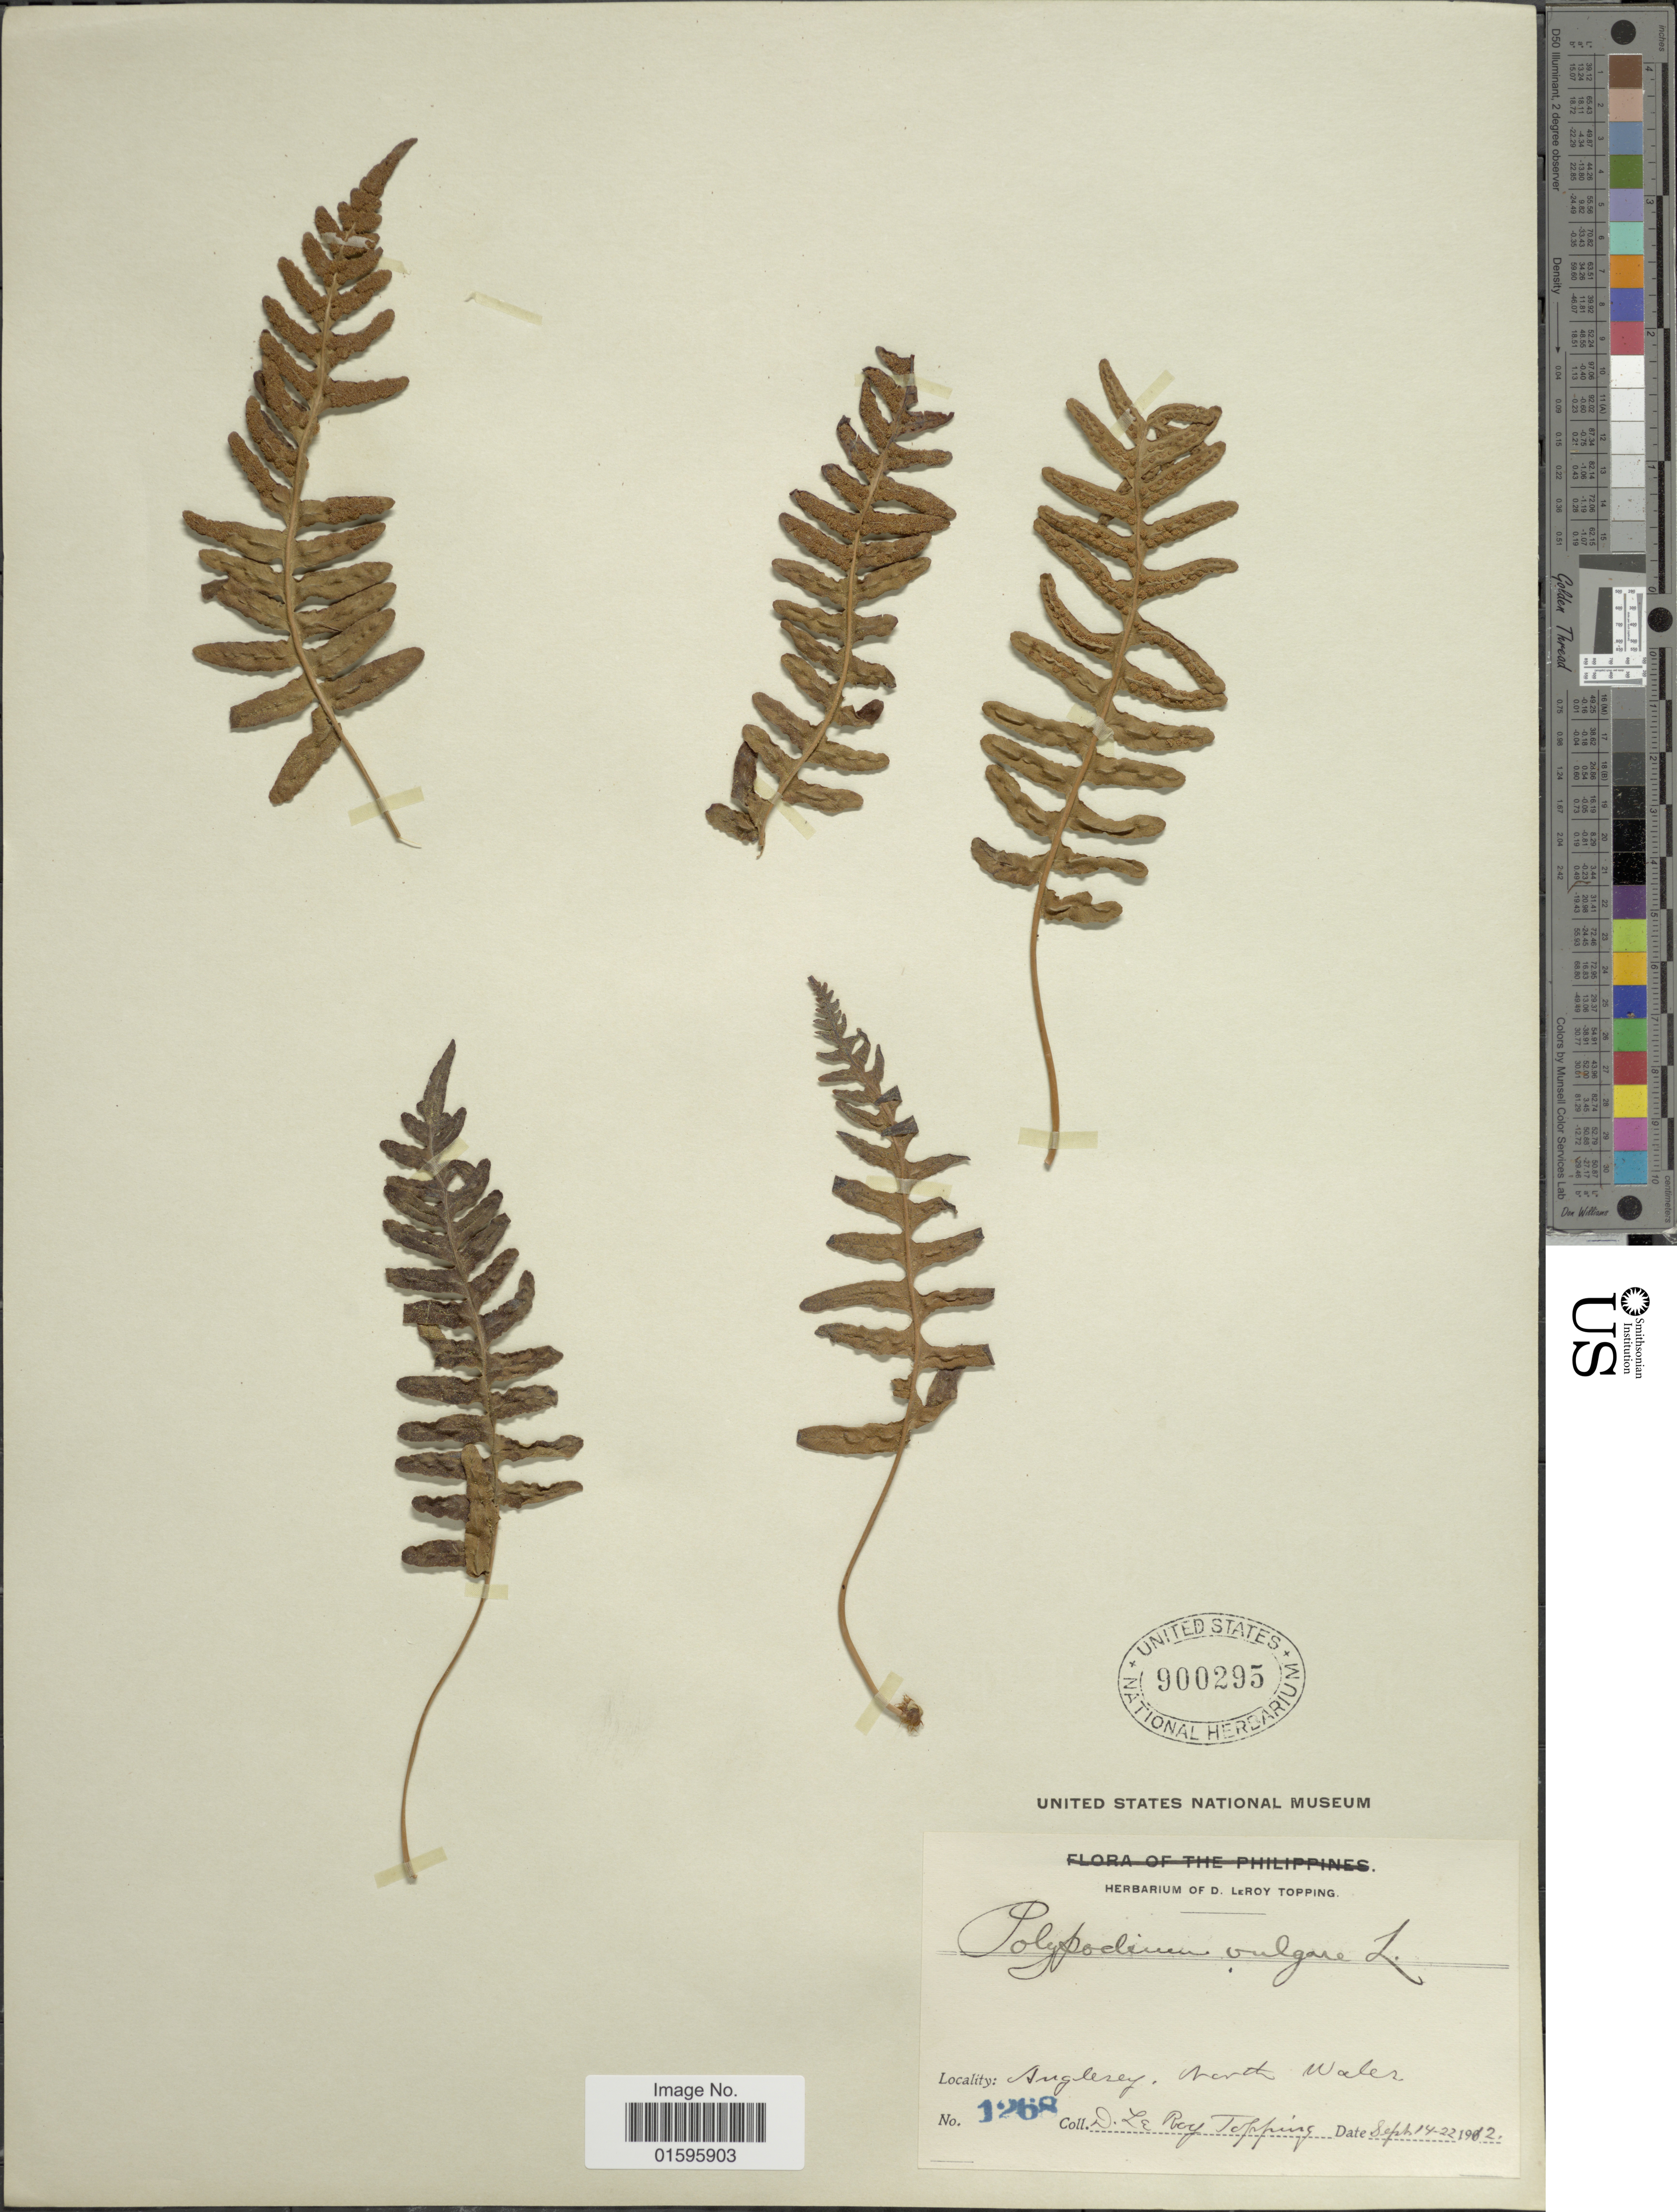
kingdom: Plantae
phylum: Tracheophyta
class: Polypodiopsida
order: Polypodiales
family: Polypodiaceae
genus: Polypodium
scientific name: Polypodium vulgare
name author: L.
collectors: D. L. Topping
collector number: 1268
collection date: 1912-09-14/1912-09-22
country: United Kingdom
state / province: Wales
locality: Auglesey, North Wales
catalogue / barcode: US 900295